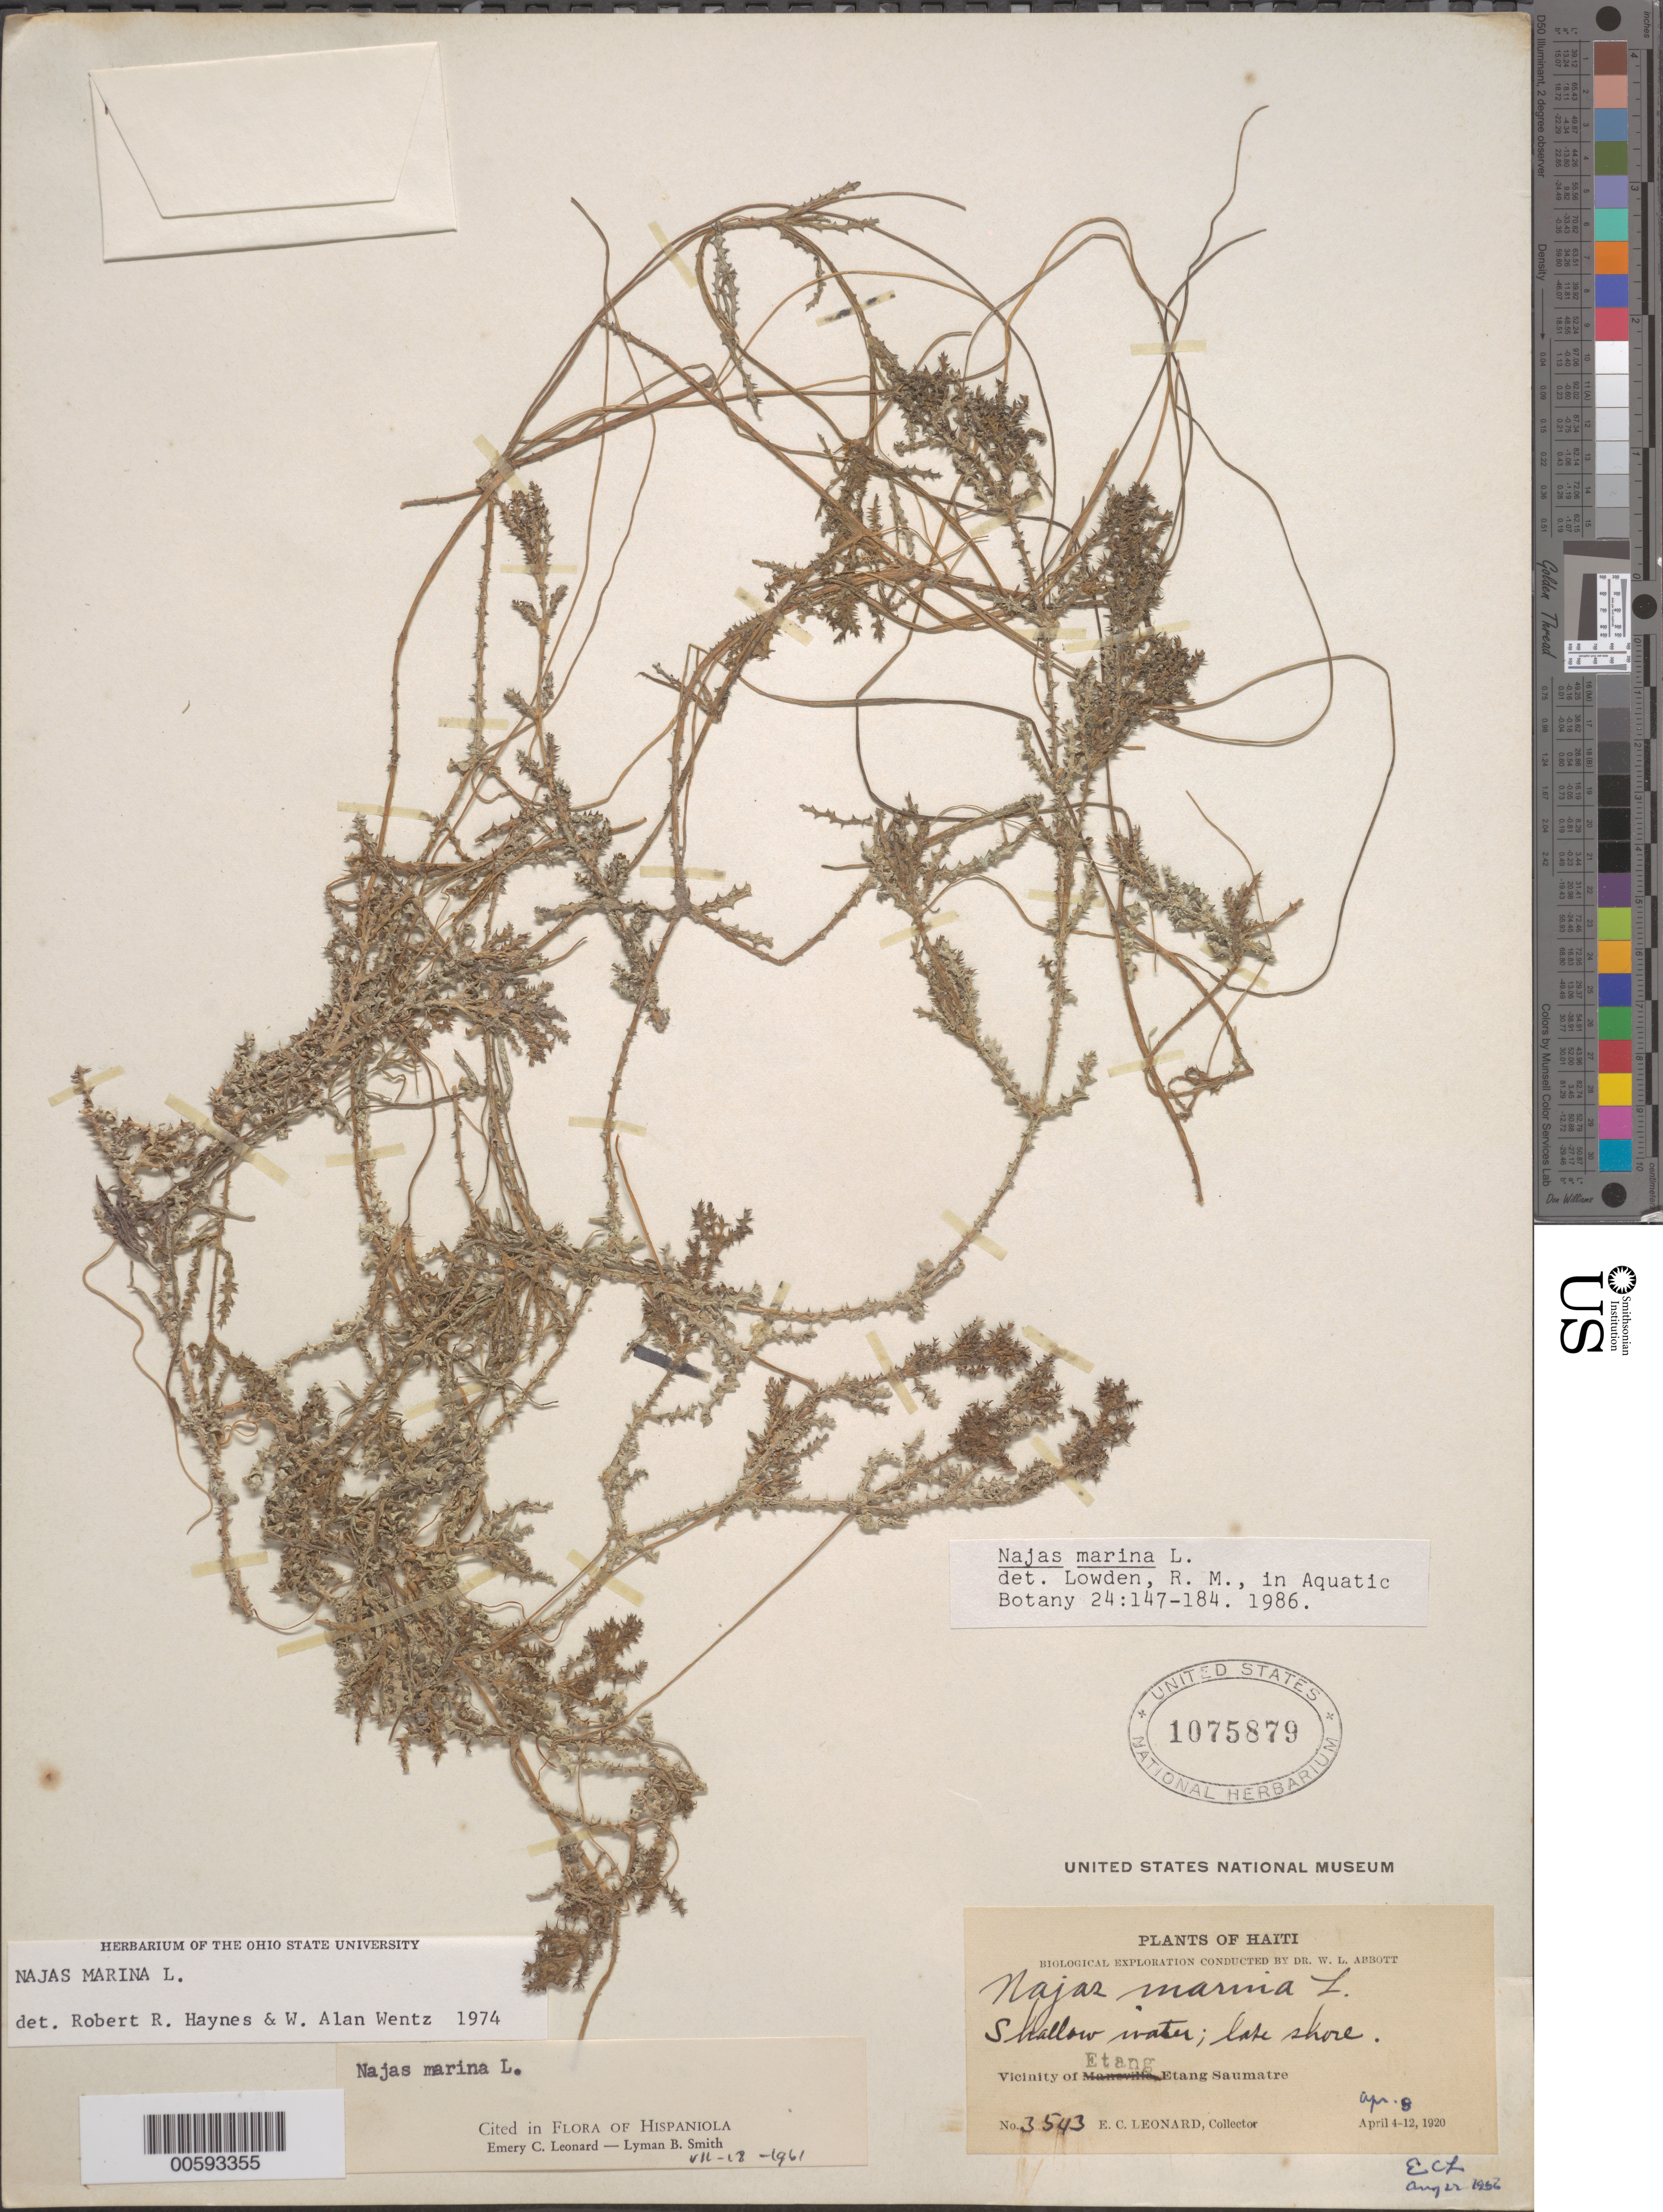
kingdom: Plantae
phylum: Tracheophyta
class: Liliopsida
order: Alismatales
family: Hydrocharitaceae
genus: Najas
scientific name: Najas marina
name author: L.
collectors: E. C. Leonard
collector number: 3543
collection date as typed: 08 Apr 1920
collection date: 1920-04-08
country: Haiti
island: Hispaniola Island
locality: Etang Saumatre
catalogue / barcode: US 1075879